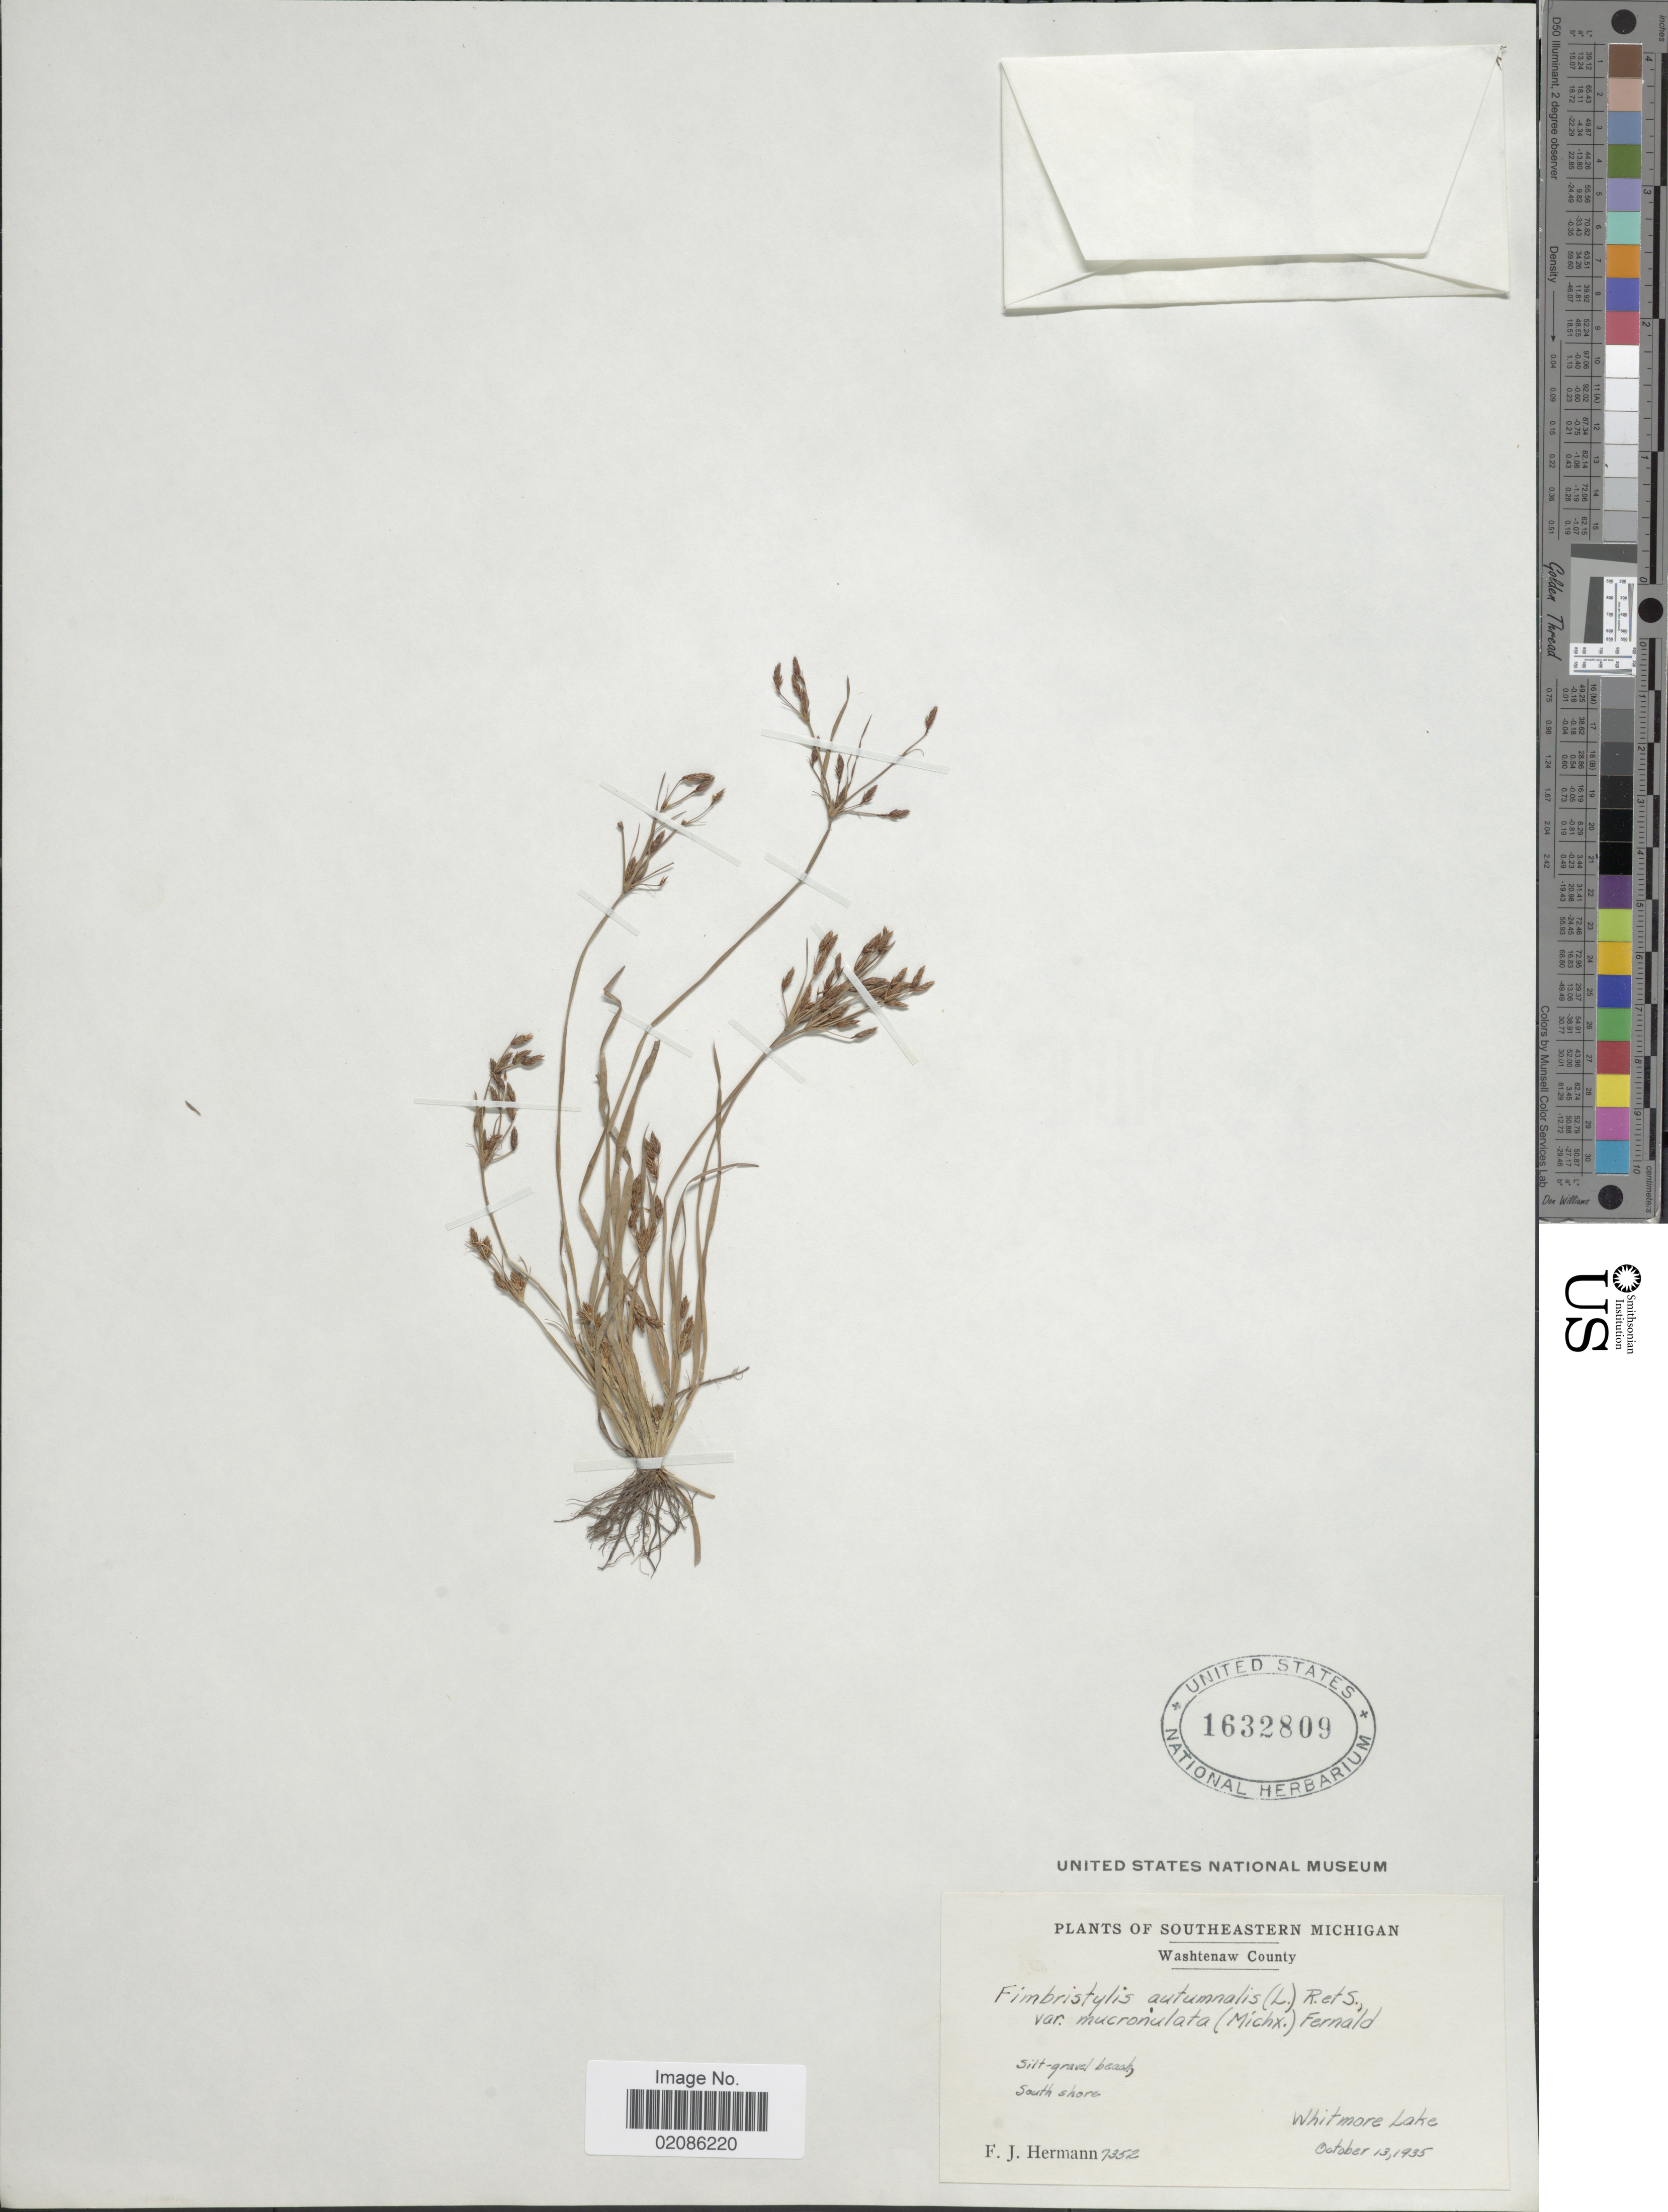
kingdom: Plantae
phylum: Tracheophyta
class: Liliopsida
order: Poales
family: Cyperaceae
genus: Fimbristylis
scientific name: Fimbristylis autumnalis (L.) Roem. & Schult.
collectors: F. J. Hermann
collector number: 7352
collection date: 1935-10-13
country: United States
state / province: Michigan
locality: Southeastern Michigan, Washtenaw County, Silt-gravel beach, south shore, Whitmore Lake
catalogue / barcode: US 1632809